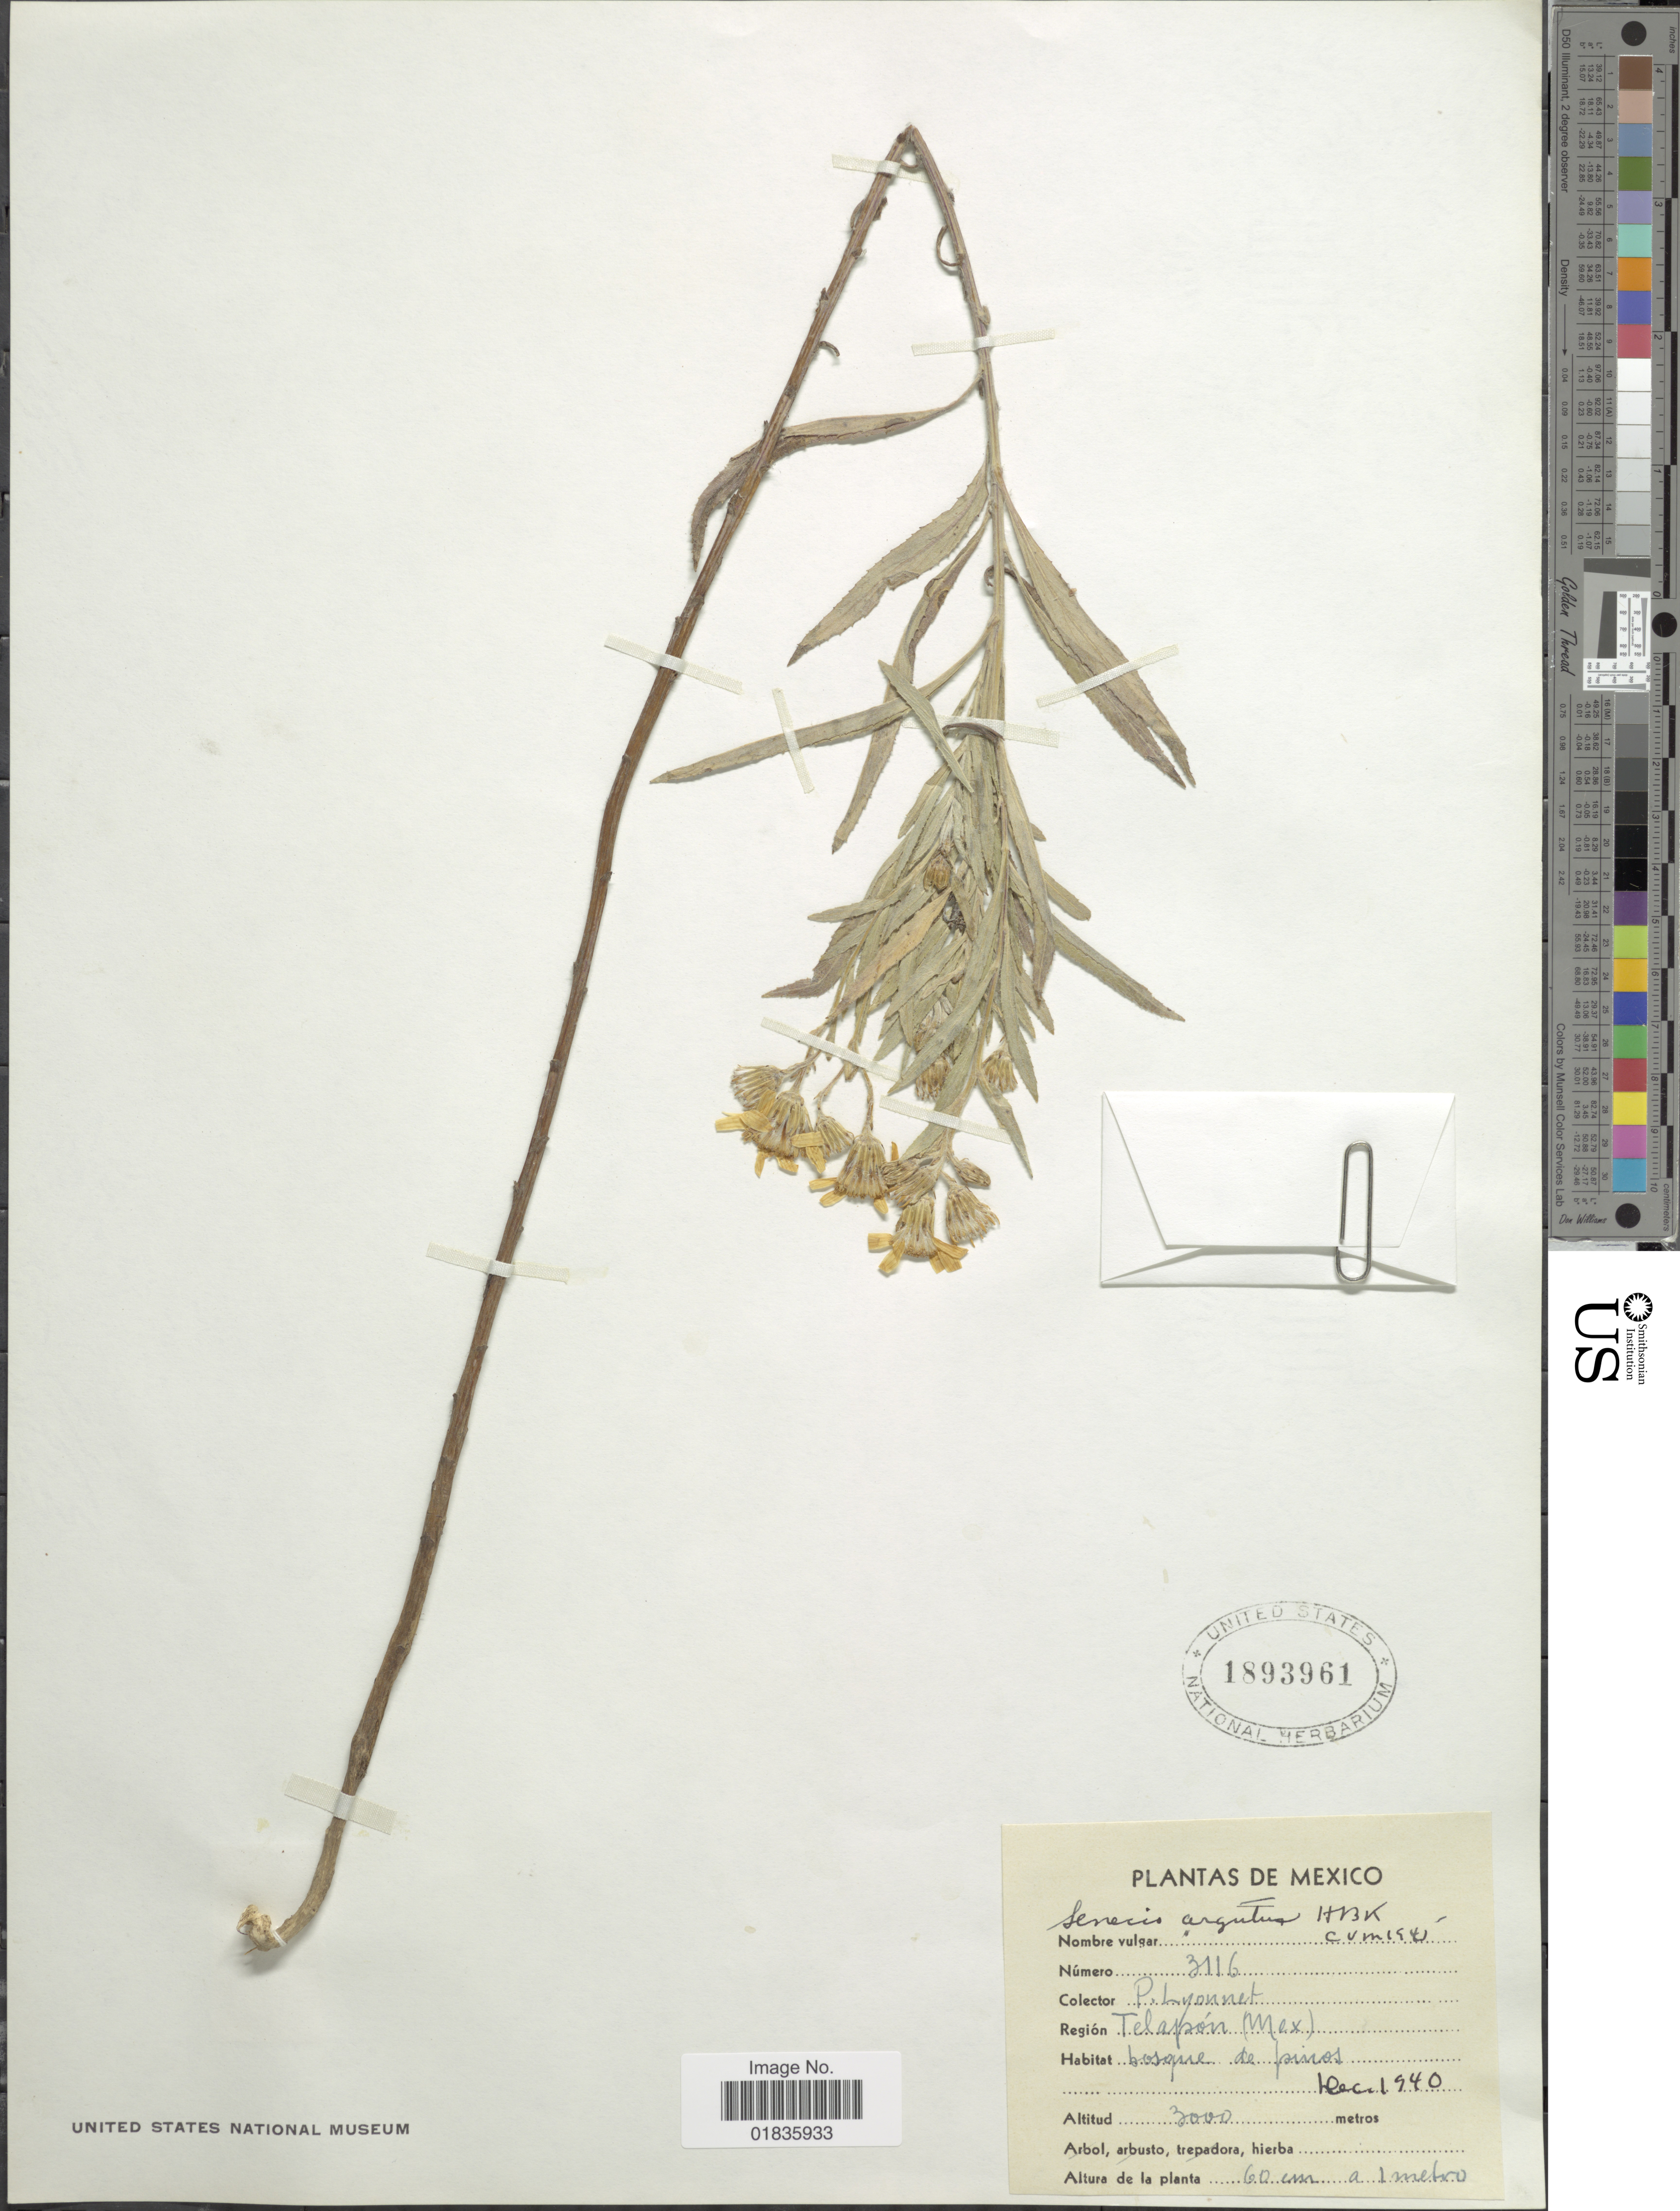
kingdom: Plantae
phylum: Tracheophyta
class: Magnoliopsida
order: Asterales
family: Asteraceae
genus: Senecio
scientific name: Senecio argutus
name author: Kunth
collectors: P. Lyonnet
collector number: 3116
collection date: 1940-12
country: Mexico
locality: Telapón (Mex).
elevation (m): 3000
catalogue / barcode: US 1893961